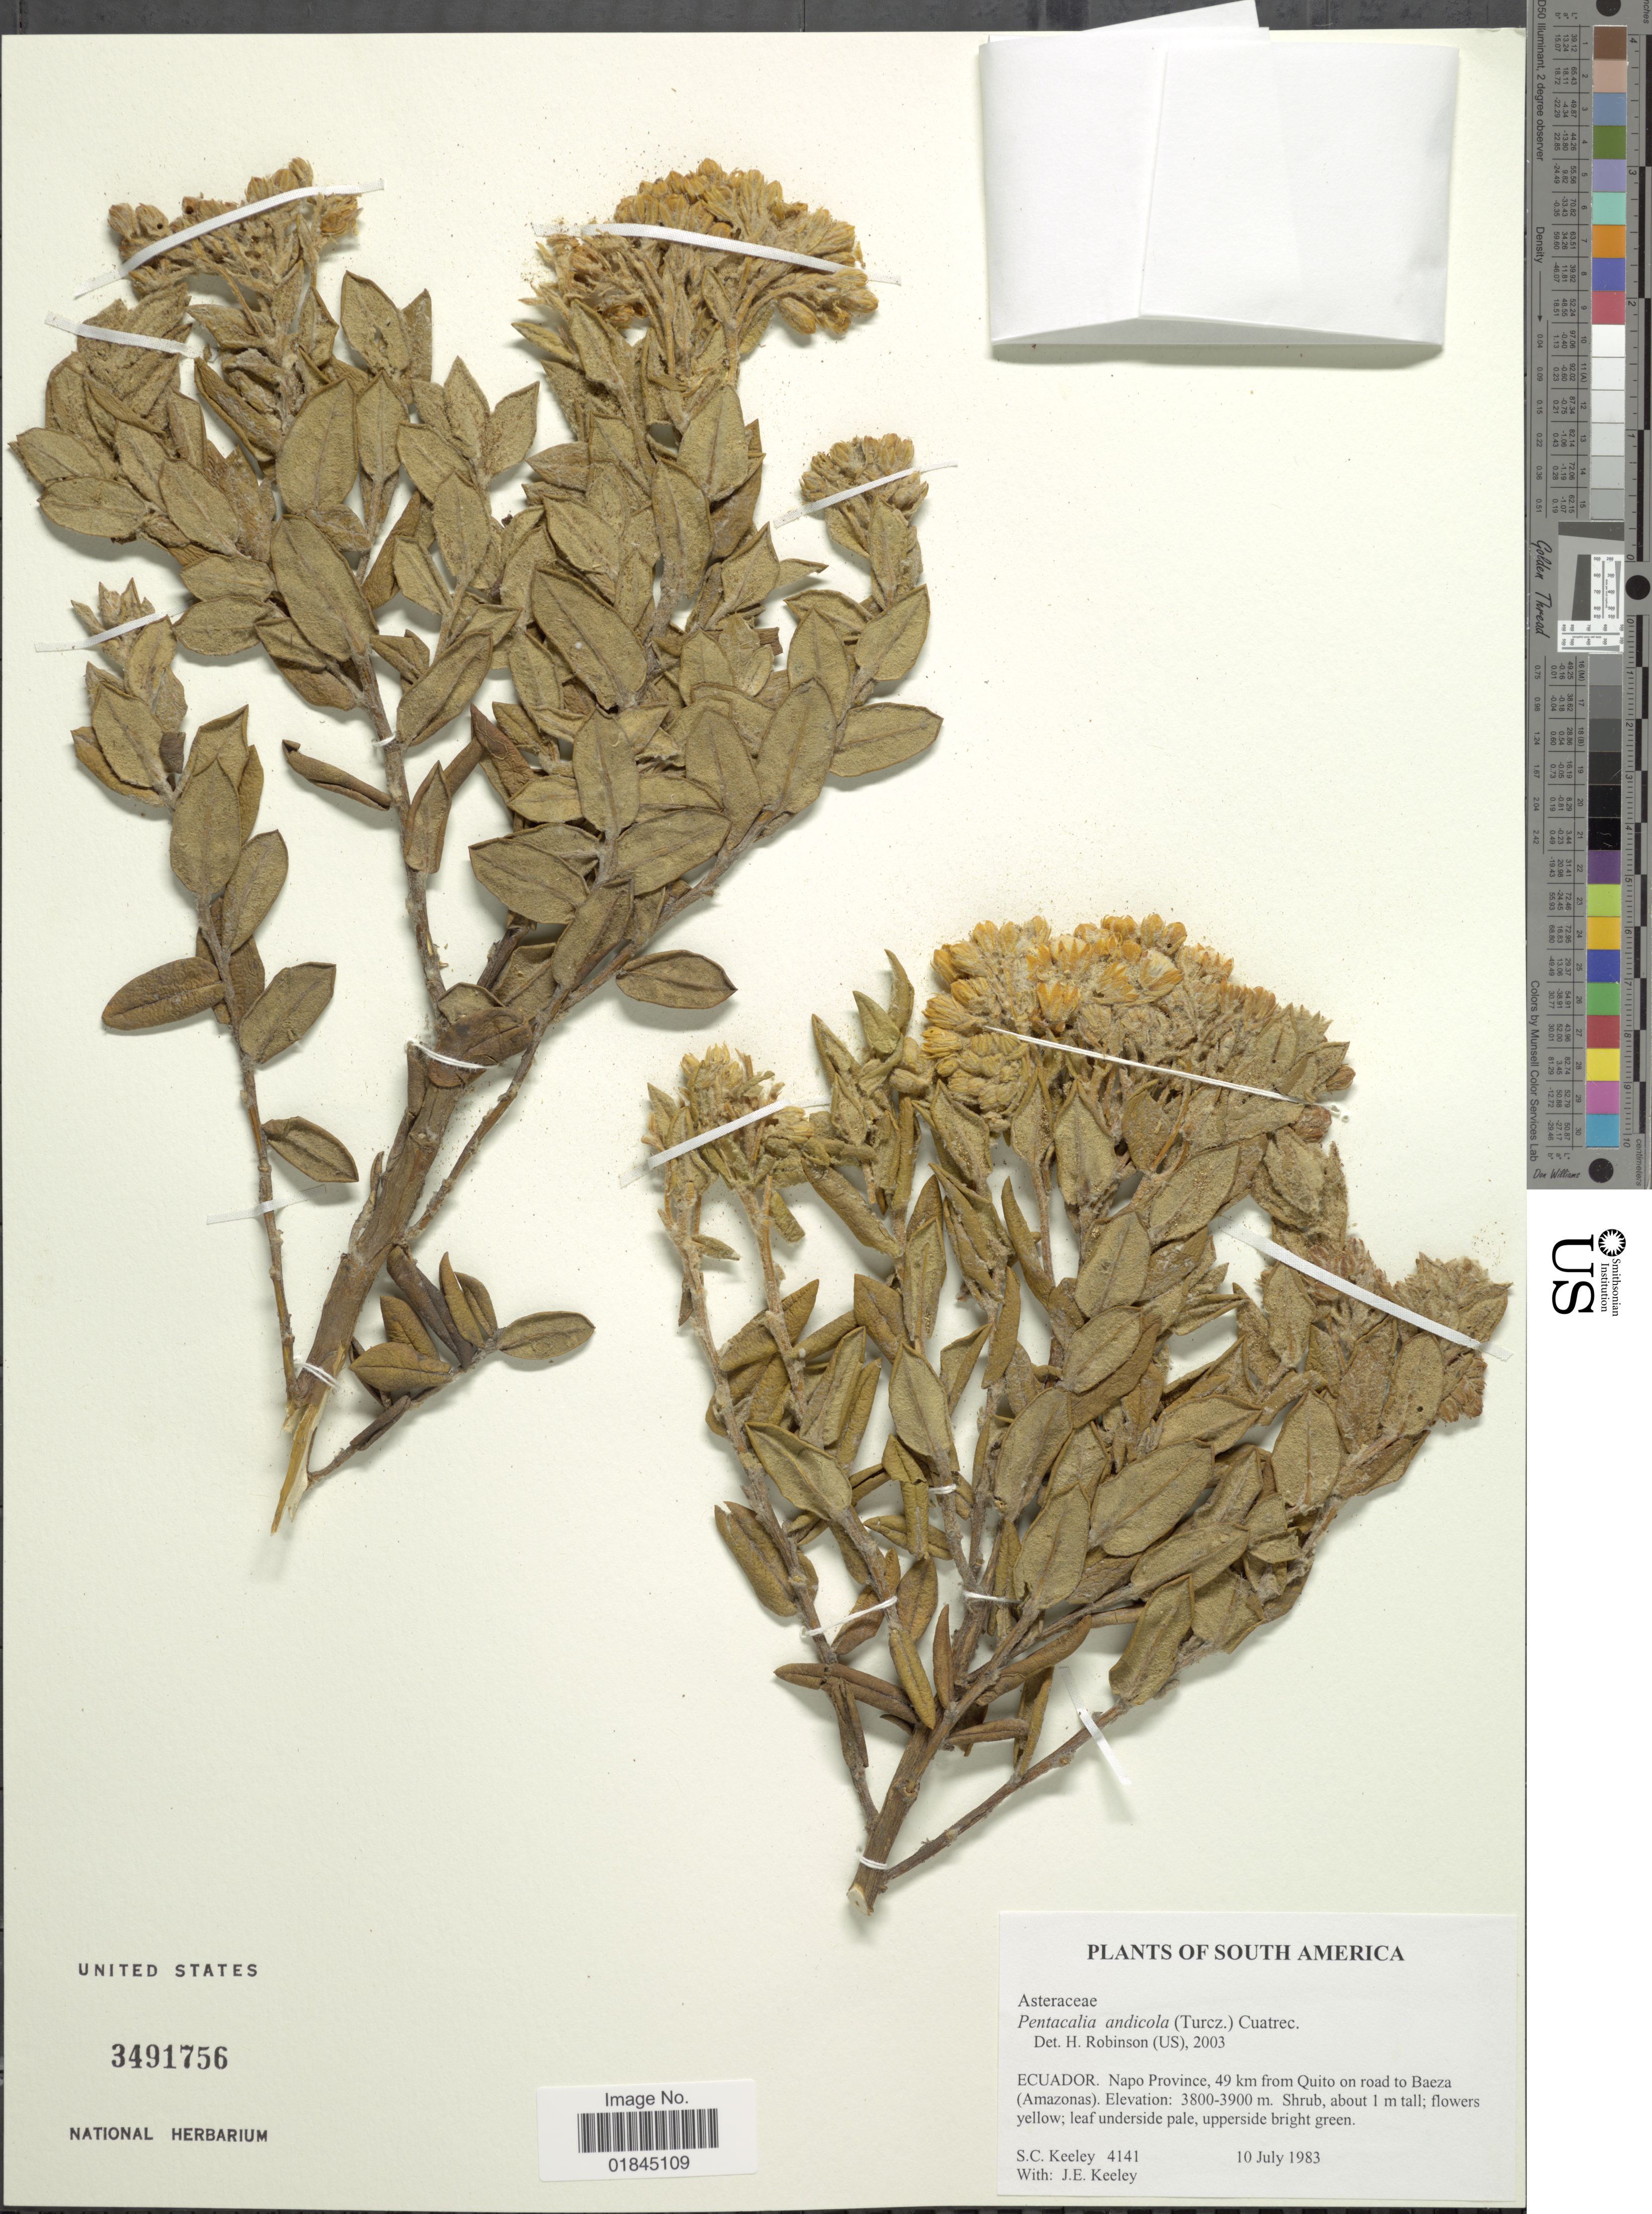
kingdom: Plantae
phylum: Tracheophyta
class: Magnoliopsida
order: Asterales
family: Asteraceae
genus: Pentacalia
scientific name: Pentacalia andicola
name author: (Turcz.) Cuatrec.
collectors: S. C. Keeley & J. E. Keeley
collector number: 4141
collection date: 1983-07-10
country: Ecuador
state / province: Napo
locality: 49 km from Quito on road to Baeza (Amazonas)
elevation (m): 3800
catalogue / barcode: US 3491756